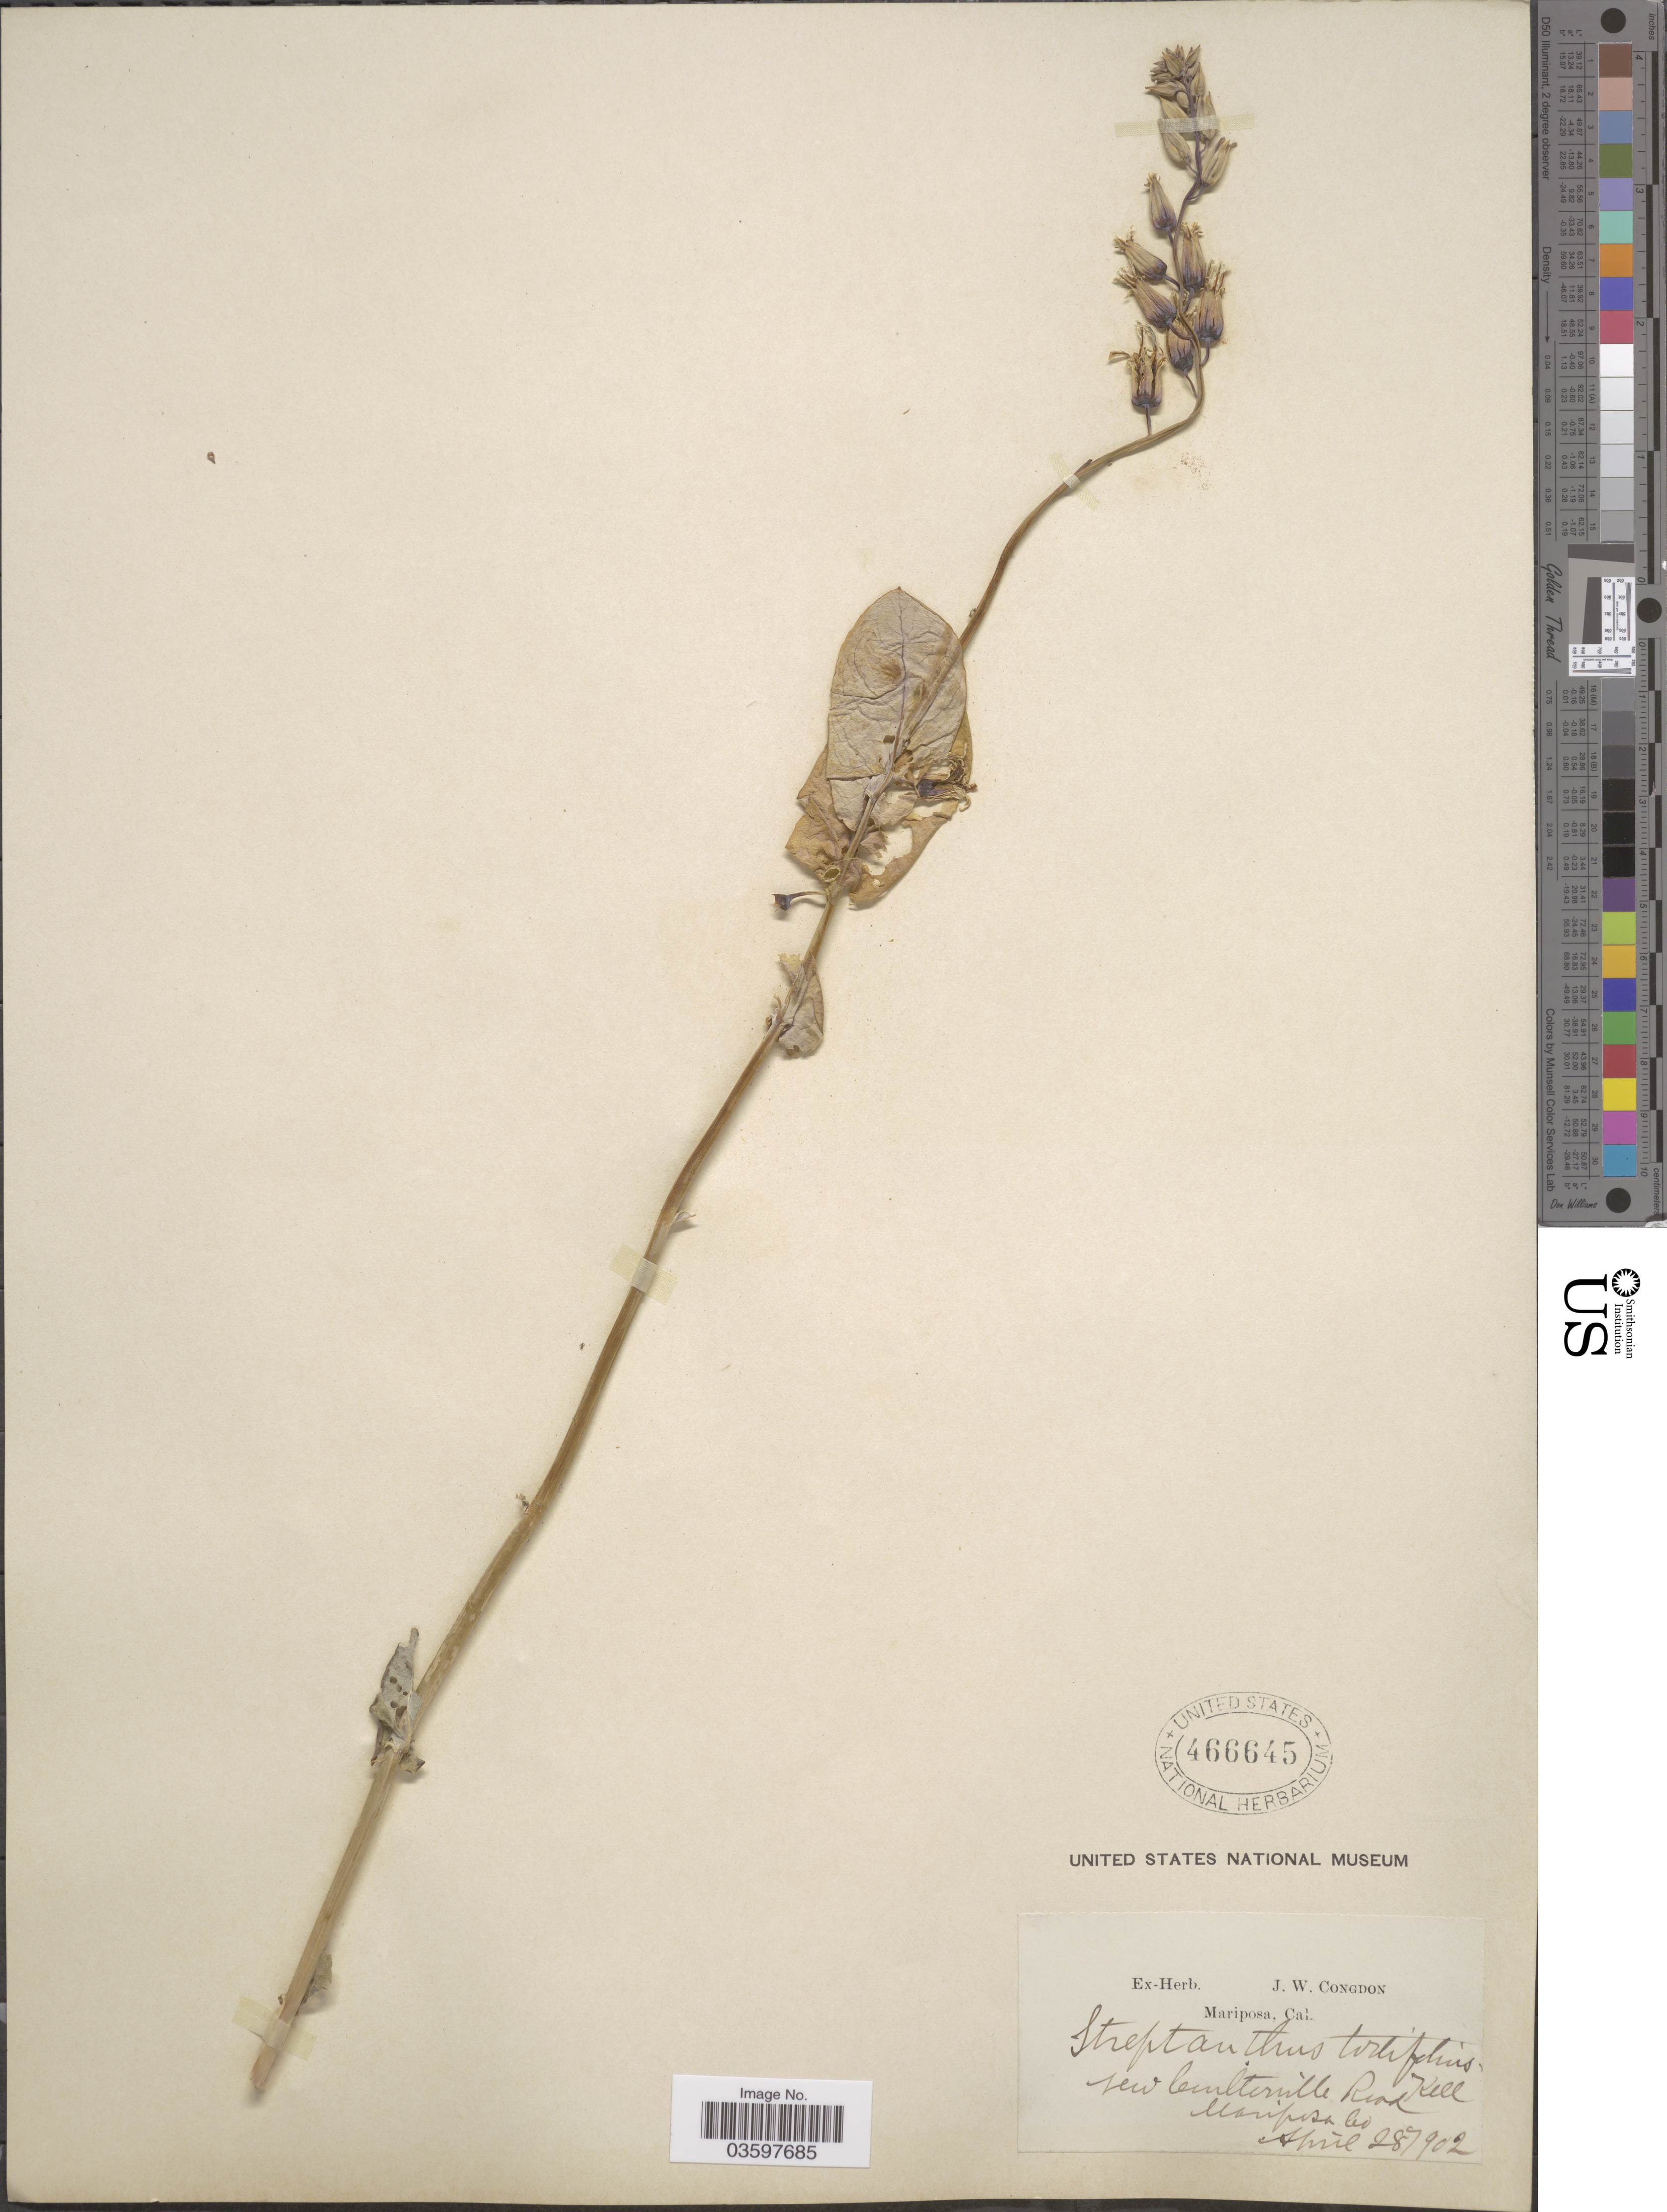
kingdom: Plantae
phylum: Tracheophyta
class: Magnoliopsida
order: Brassicales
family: Brassicaceae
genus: Streptanthus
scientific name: Streptanthus tortuosus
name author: Kellogg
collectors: J. W. Congdon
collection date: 1902-04-28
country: United States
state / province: California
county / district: Mariposa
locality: Mariposa. NW Centerville Road, Mariposa Co.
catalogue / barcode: US 466645